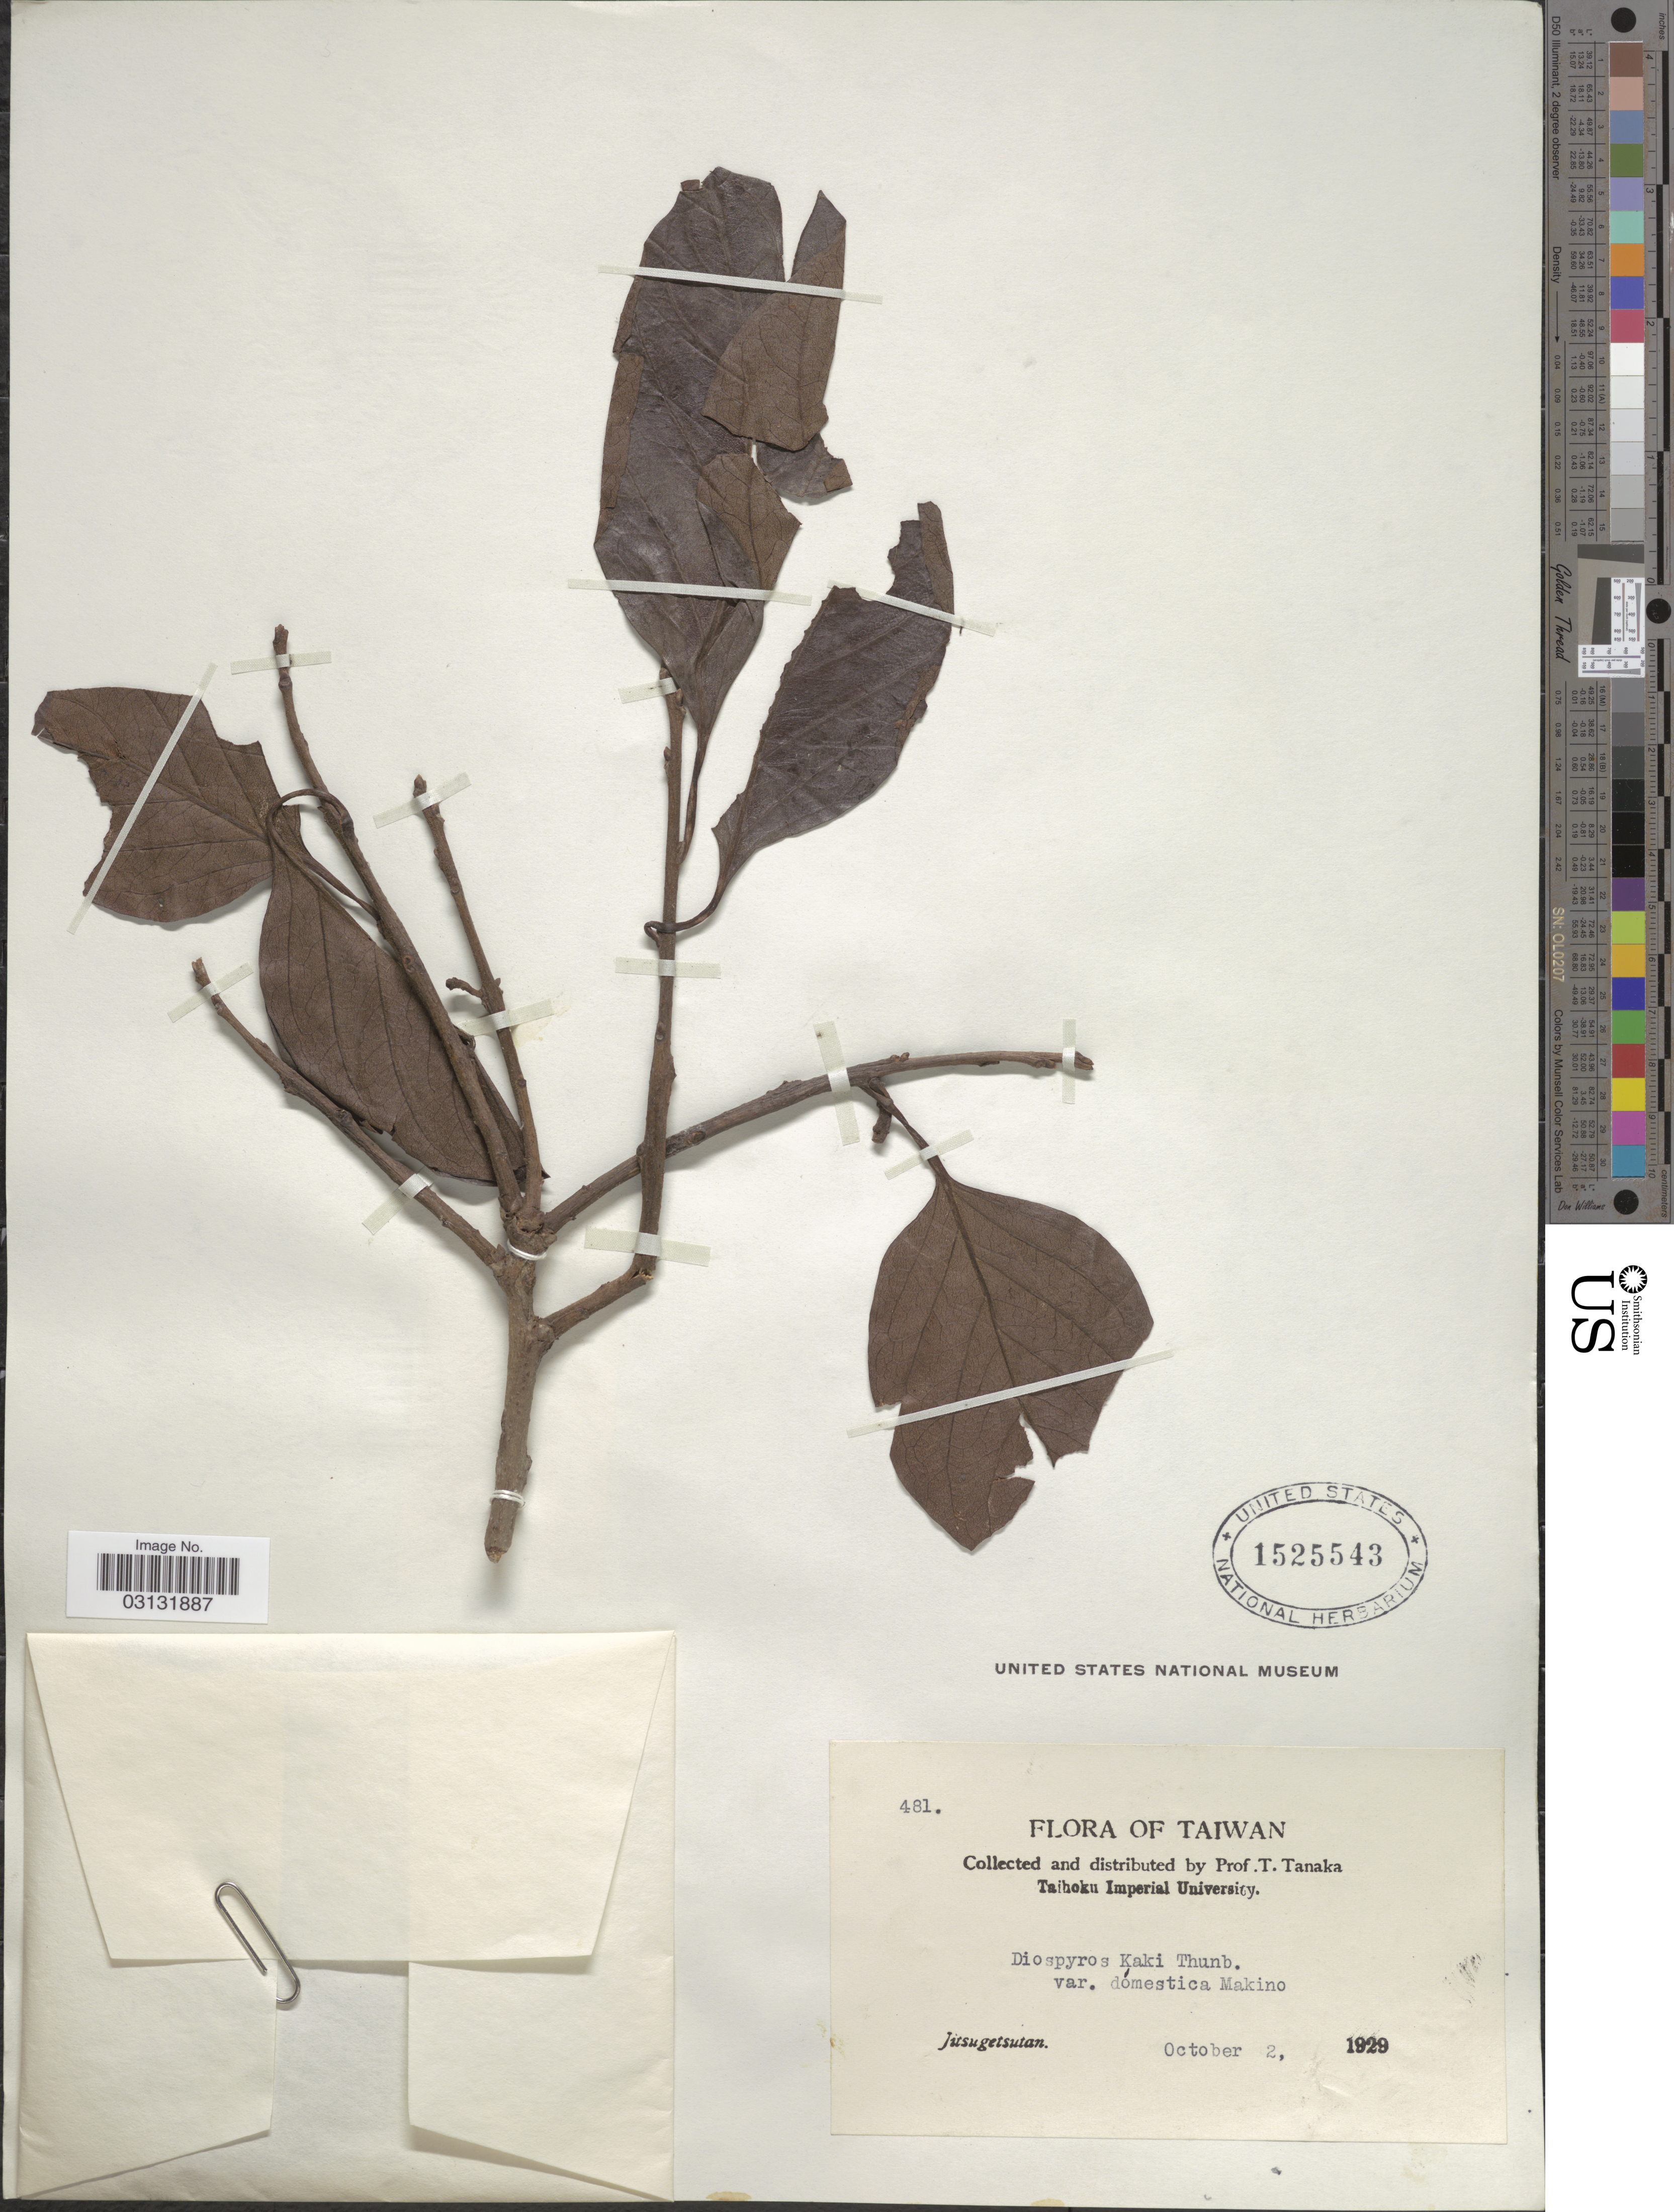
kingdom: Plantae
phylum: Tracheophyta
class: Magnoliopsida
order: Ericales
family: Ebenaceae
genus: Diospyros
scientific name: Diospyros kaki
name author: Thunb.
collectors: T. Tanaka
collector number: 481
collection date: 1929-10-02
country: Taiwan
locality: Jusugetsutan.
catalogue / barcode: US 1525543